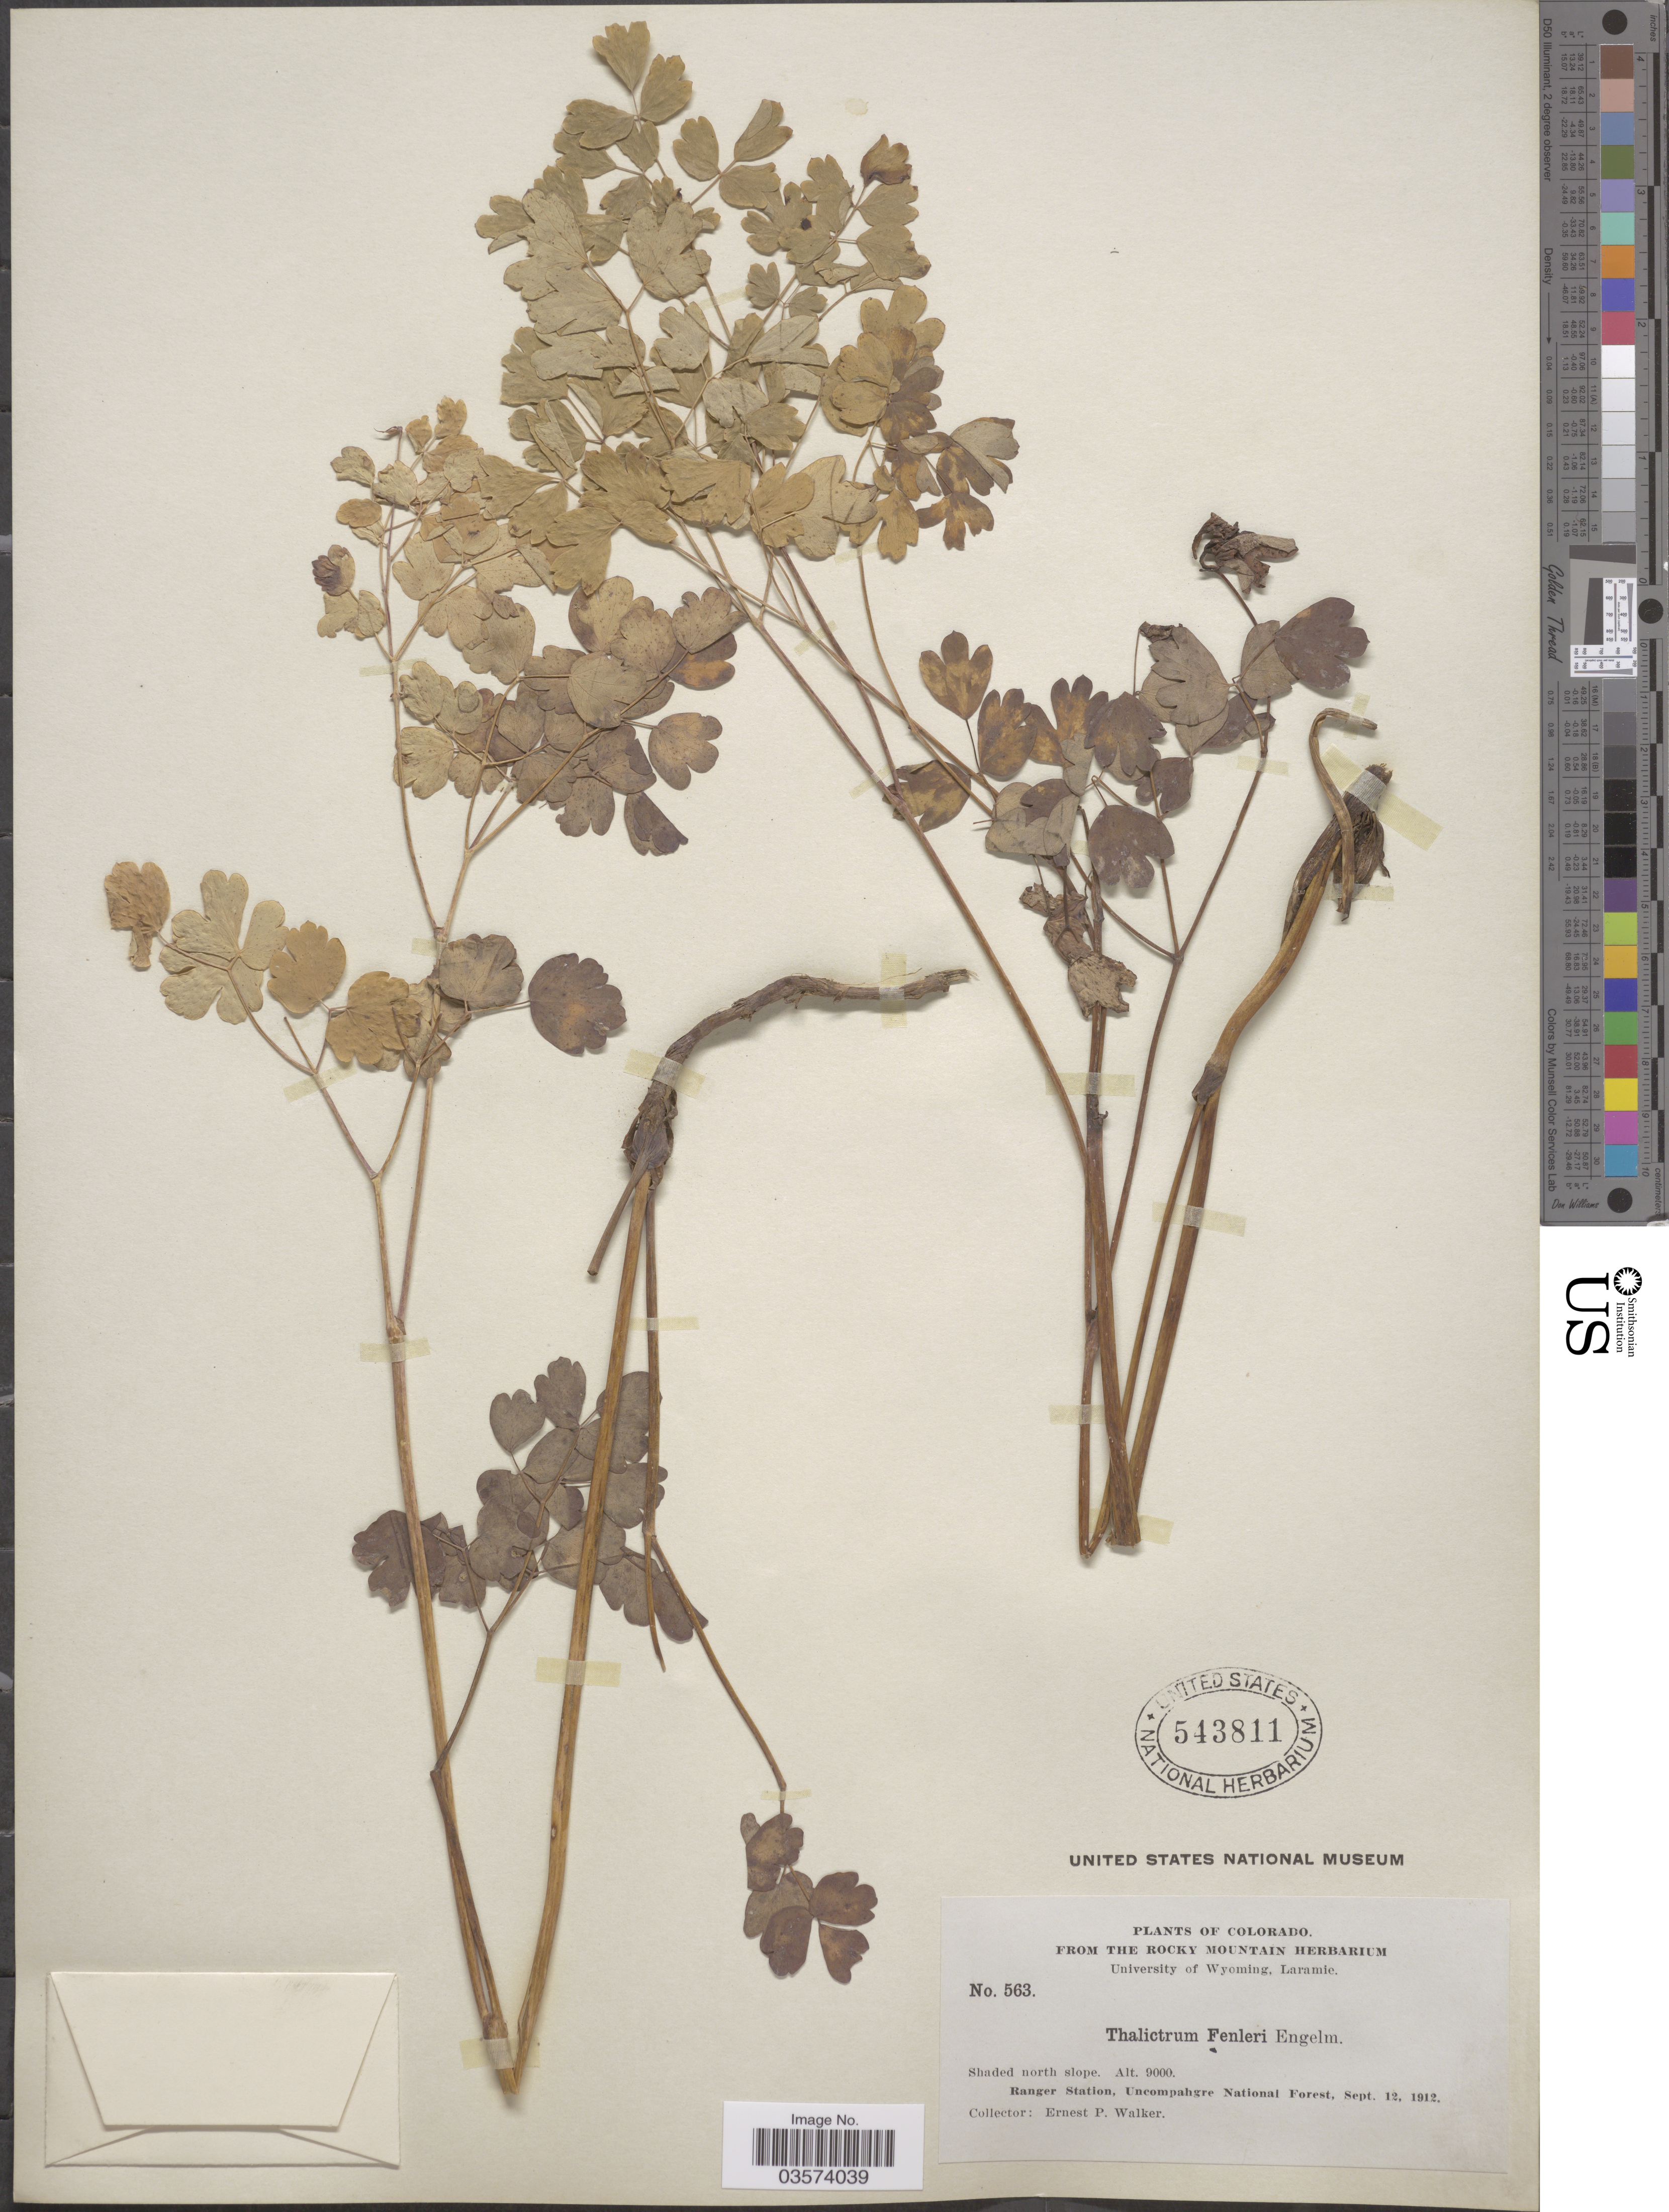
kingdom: Plantae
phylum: Tracheophyta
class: Magnoliopsida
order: Ranunculales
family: Ranunculaceae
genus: Thalictrum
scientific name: Thalictrum fendleri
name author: Engelm. ex A. Gray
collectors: E. P. Walker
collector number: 563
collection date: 1912-09-12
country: United States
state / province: Colorado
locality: Ranger Station, Uncompahgre National Forest.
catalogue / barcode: US 543811